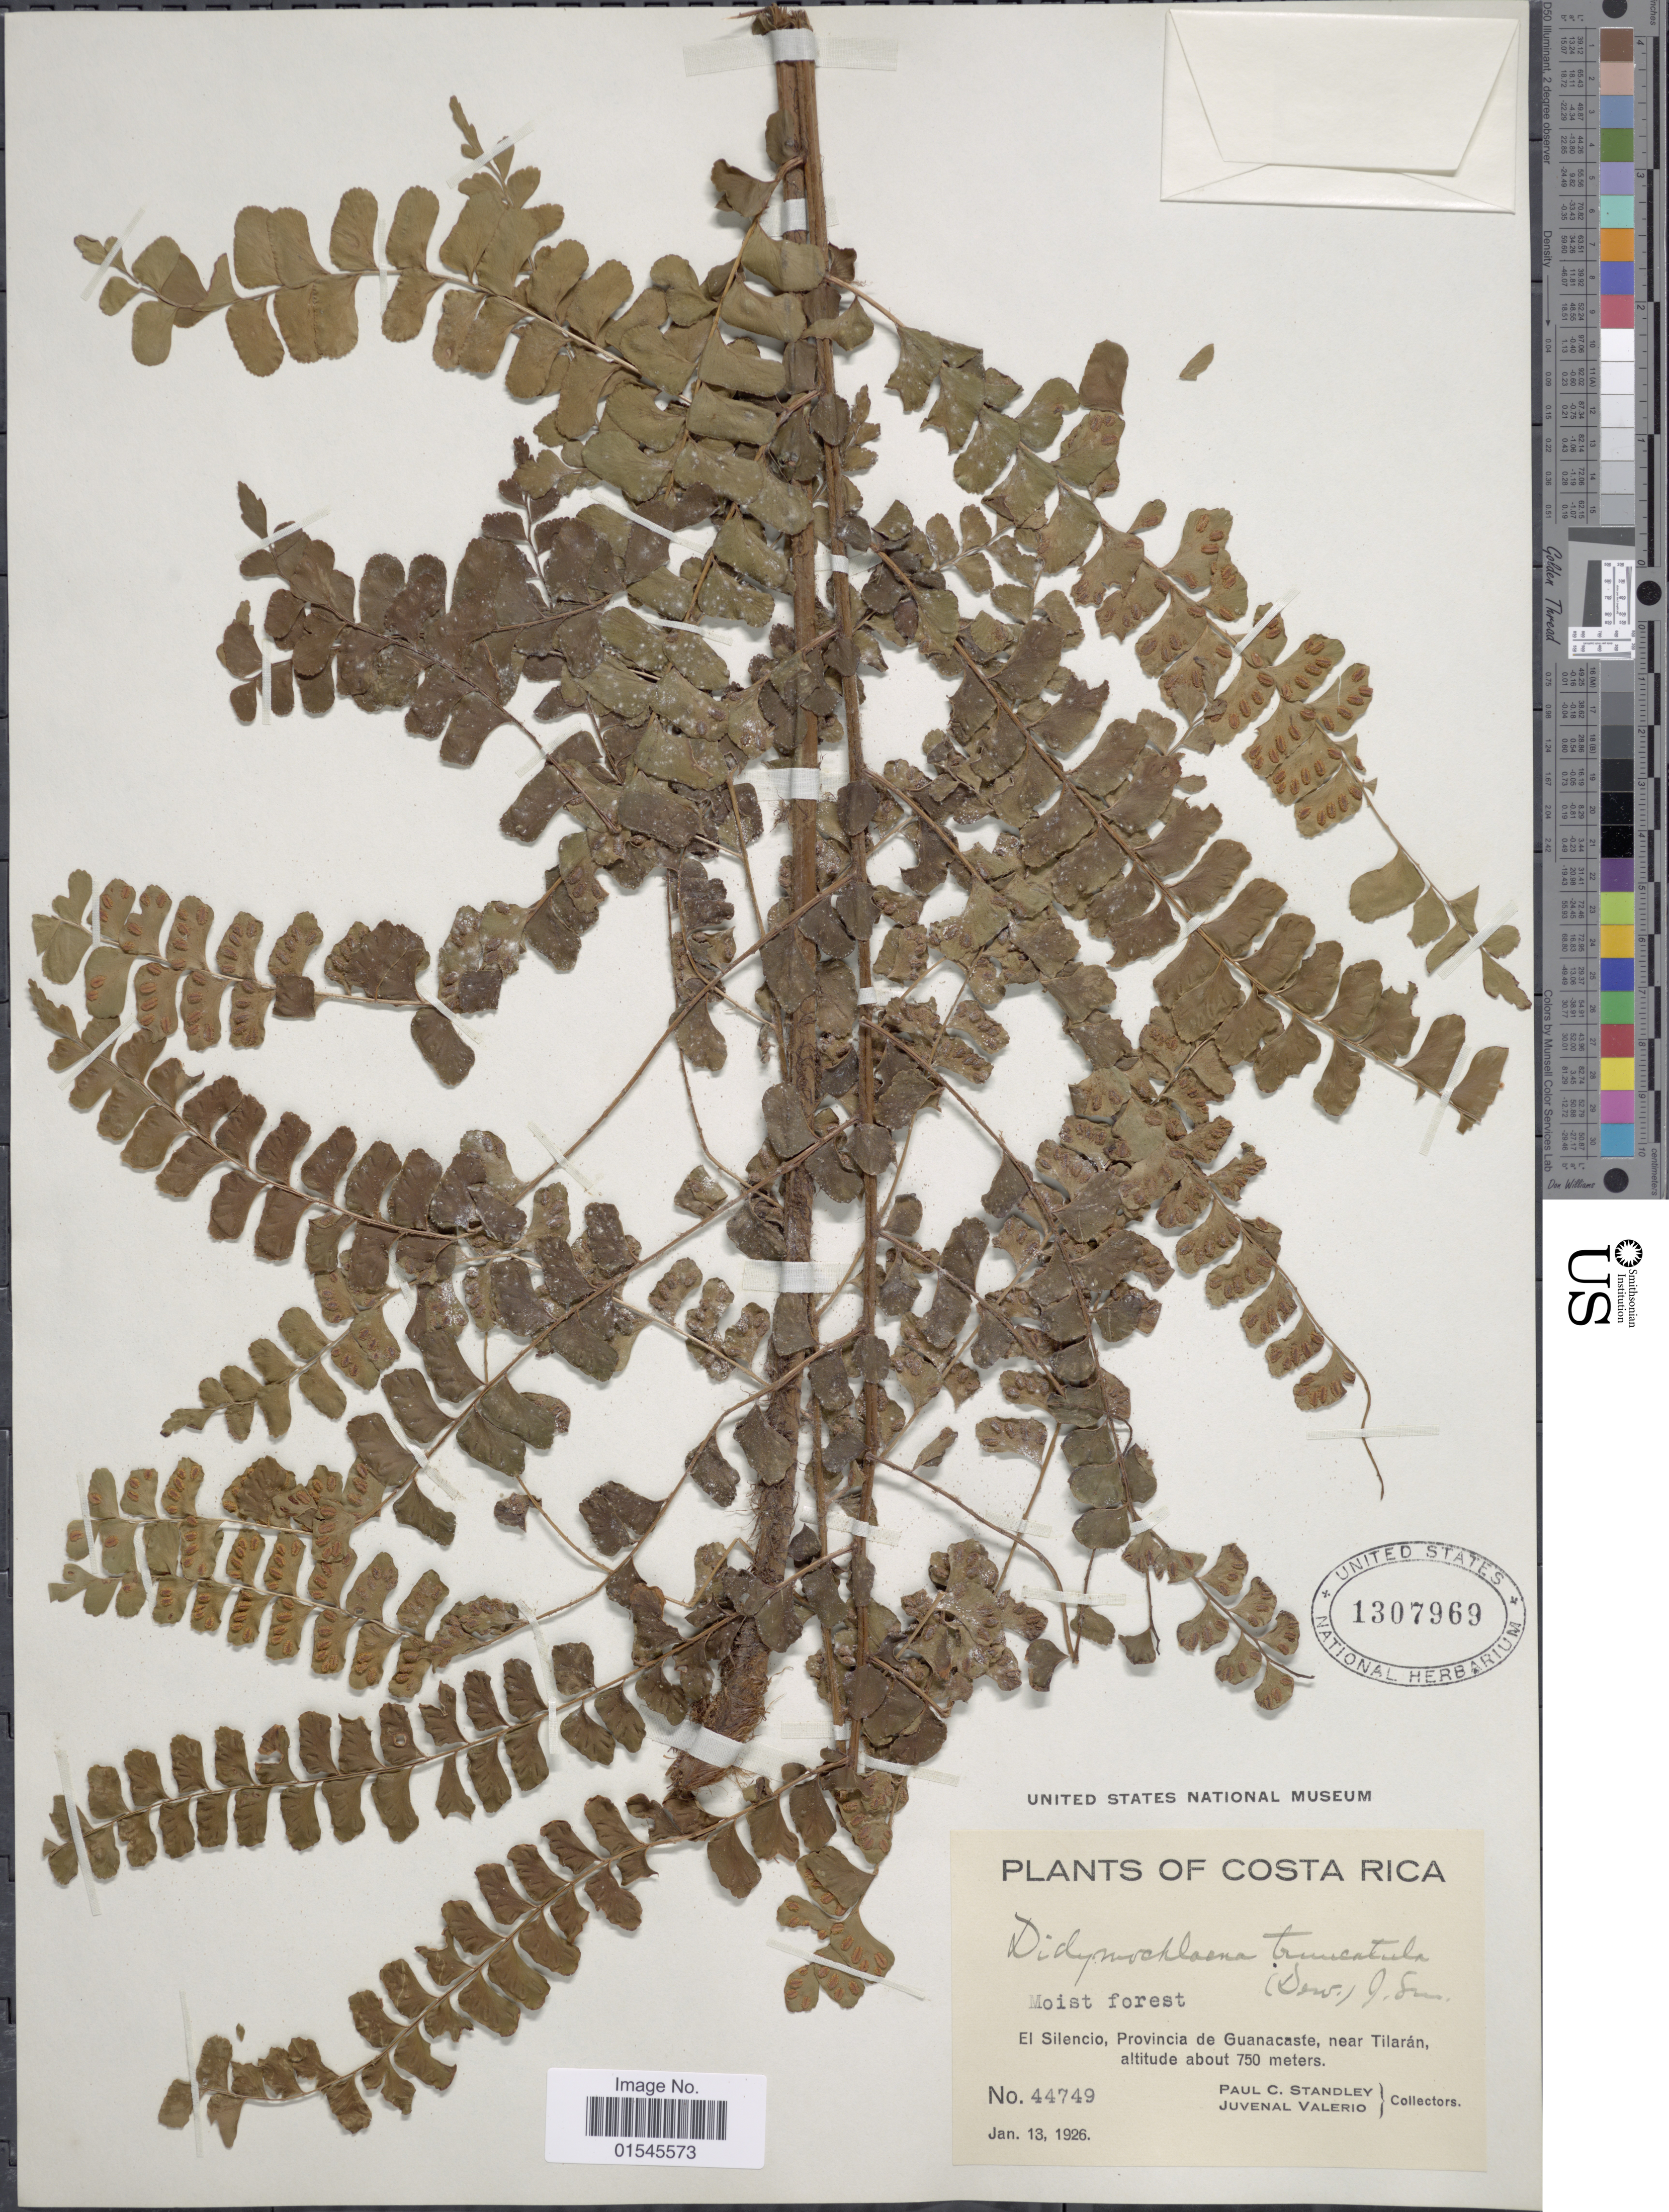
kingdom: Plantae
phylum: Tracheophyta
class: Polypodiopsida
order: Polypodiales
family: Didymochlaenaceae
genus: Didymochlaena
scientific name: Didymochlaena truncatula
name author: (Sw.) J. Sm.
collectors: P. C. Standley & J. Valerio R.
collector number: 44749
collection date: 1926-01-13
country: Costa Rica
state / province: Guanacaste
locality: El Silencio, near Tilarán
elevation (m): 750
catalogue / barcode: US 1307969